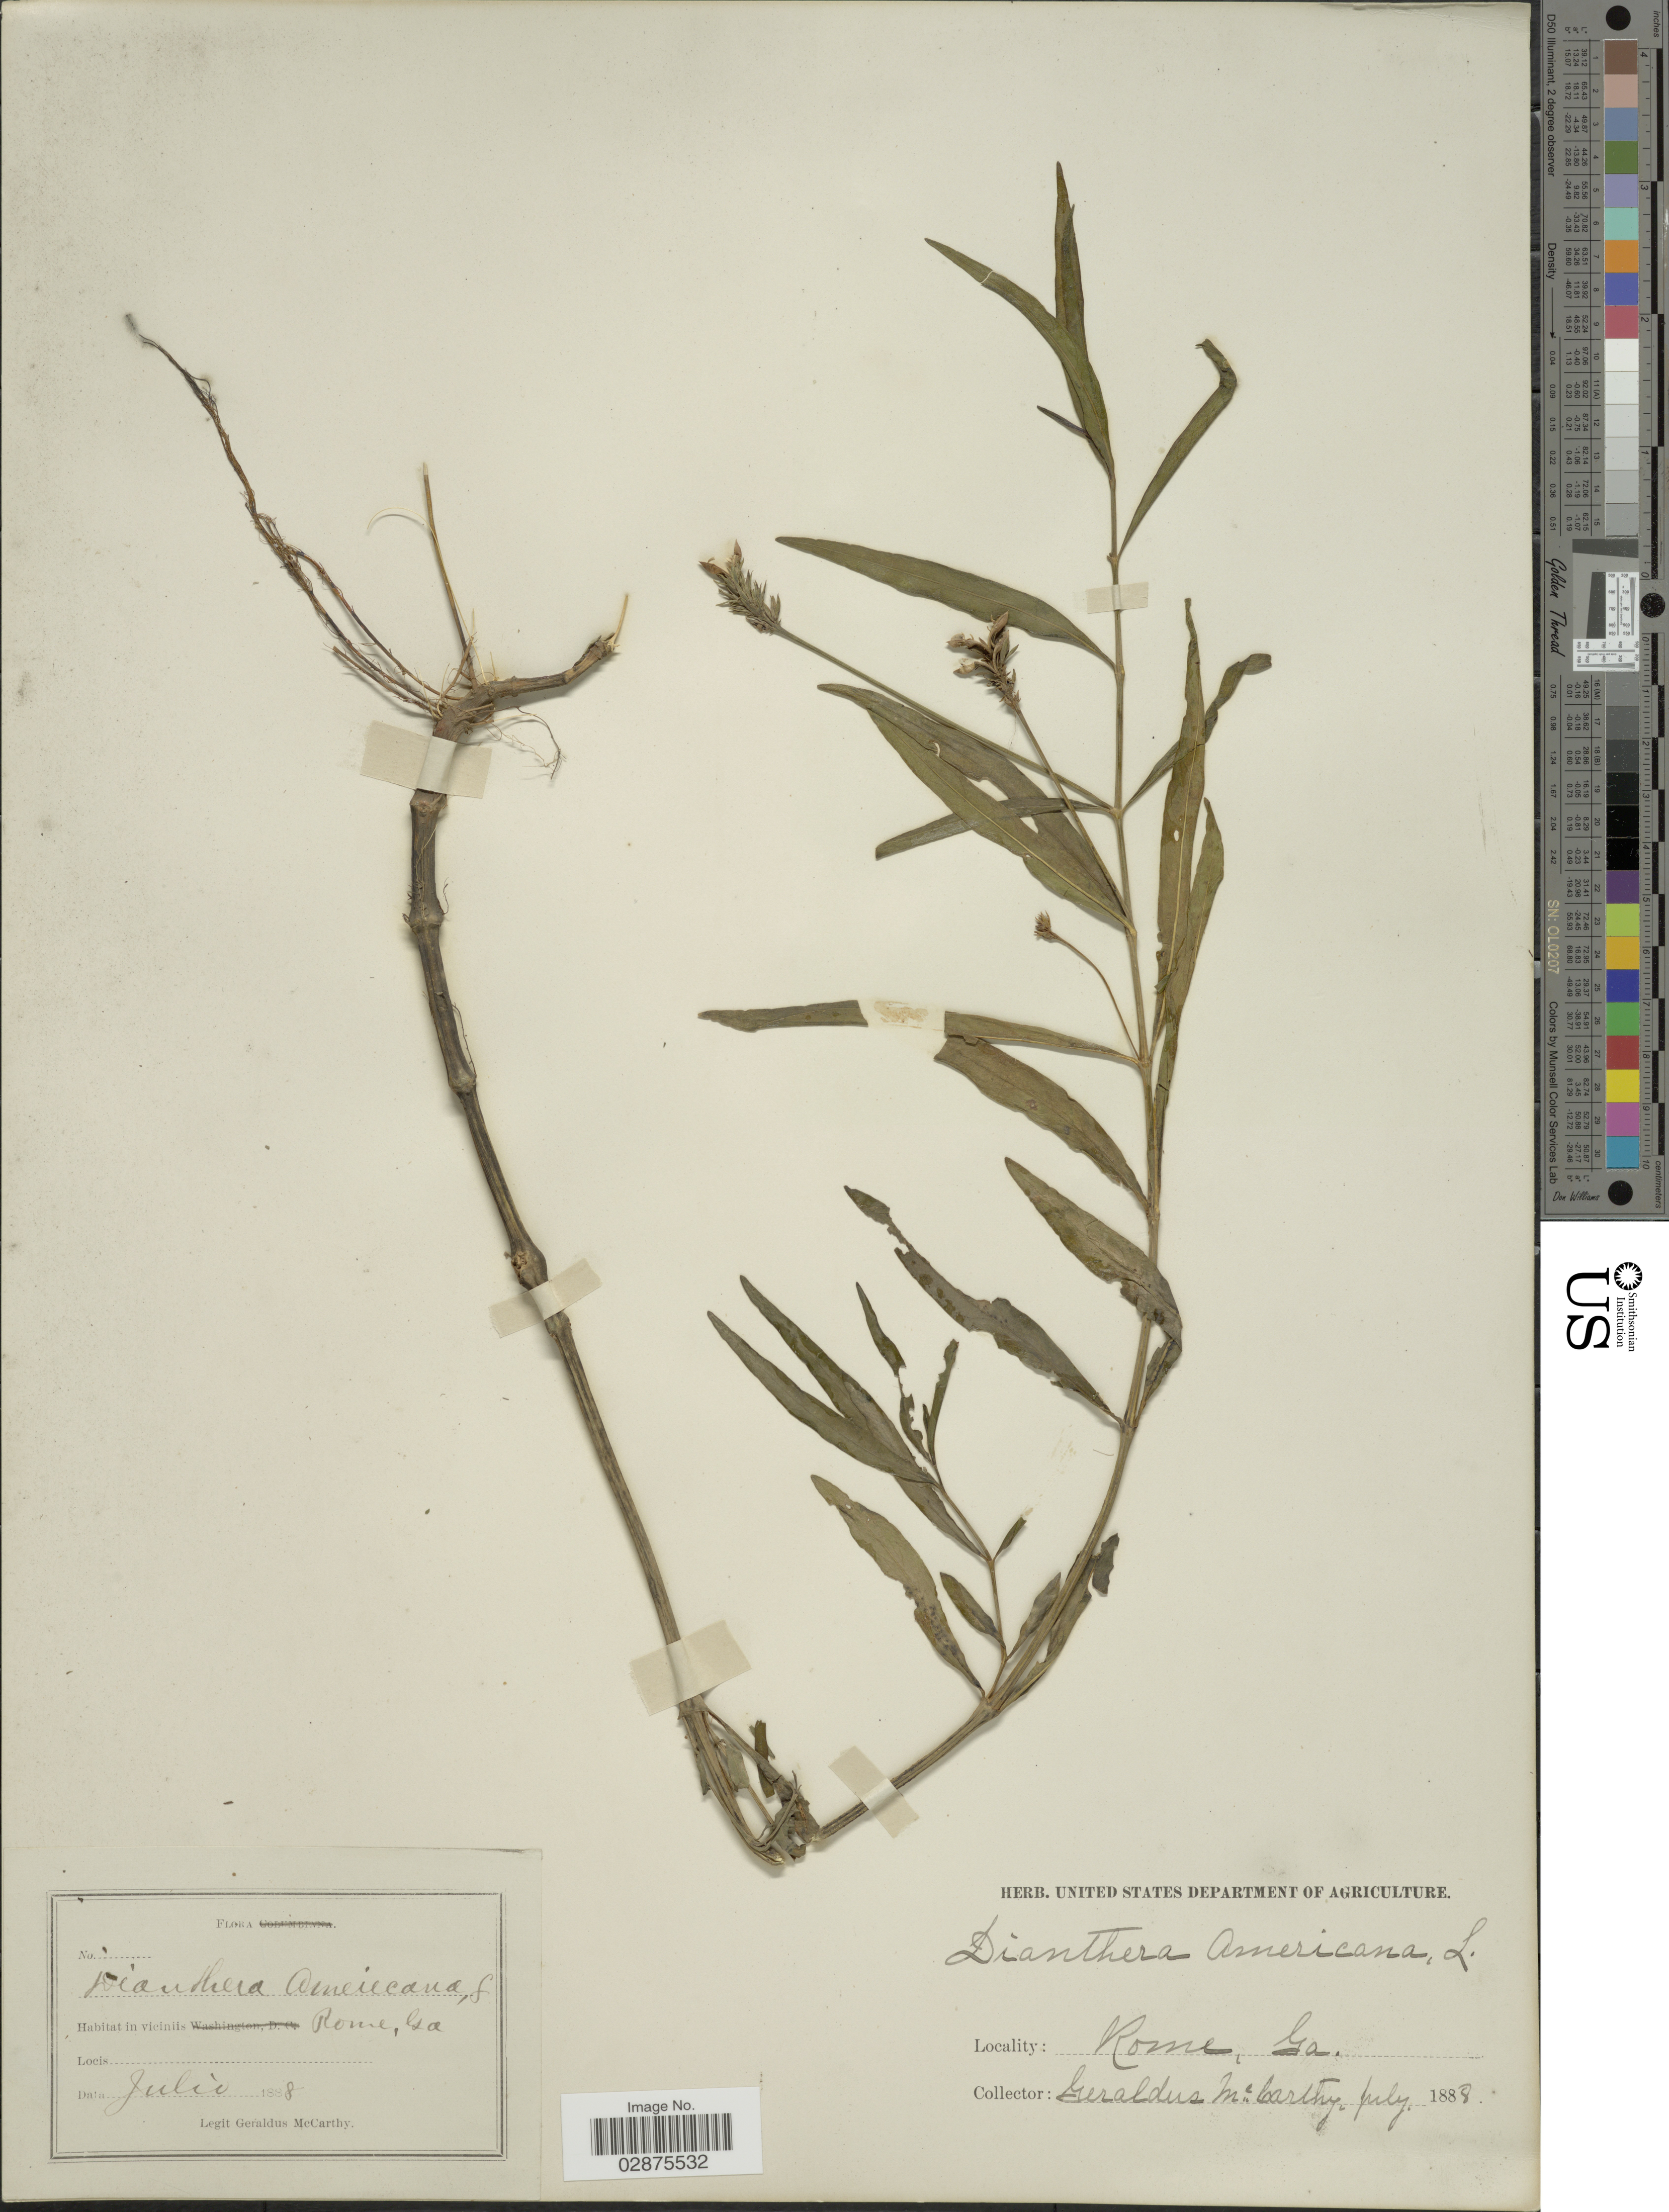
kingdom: Plantae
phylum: Tracheophyta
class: Magnoliopsida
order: Lamiales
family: Acanthaceae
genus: Justicia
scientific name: Justicia americana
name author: (L.) Vahl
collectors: M. McCarthy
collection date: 1888-07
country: United States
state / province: Georgia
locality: Rome, Ga.